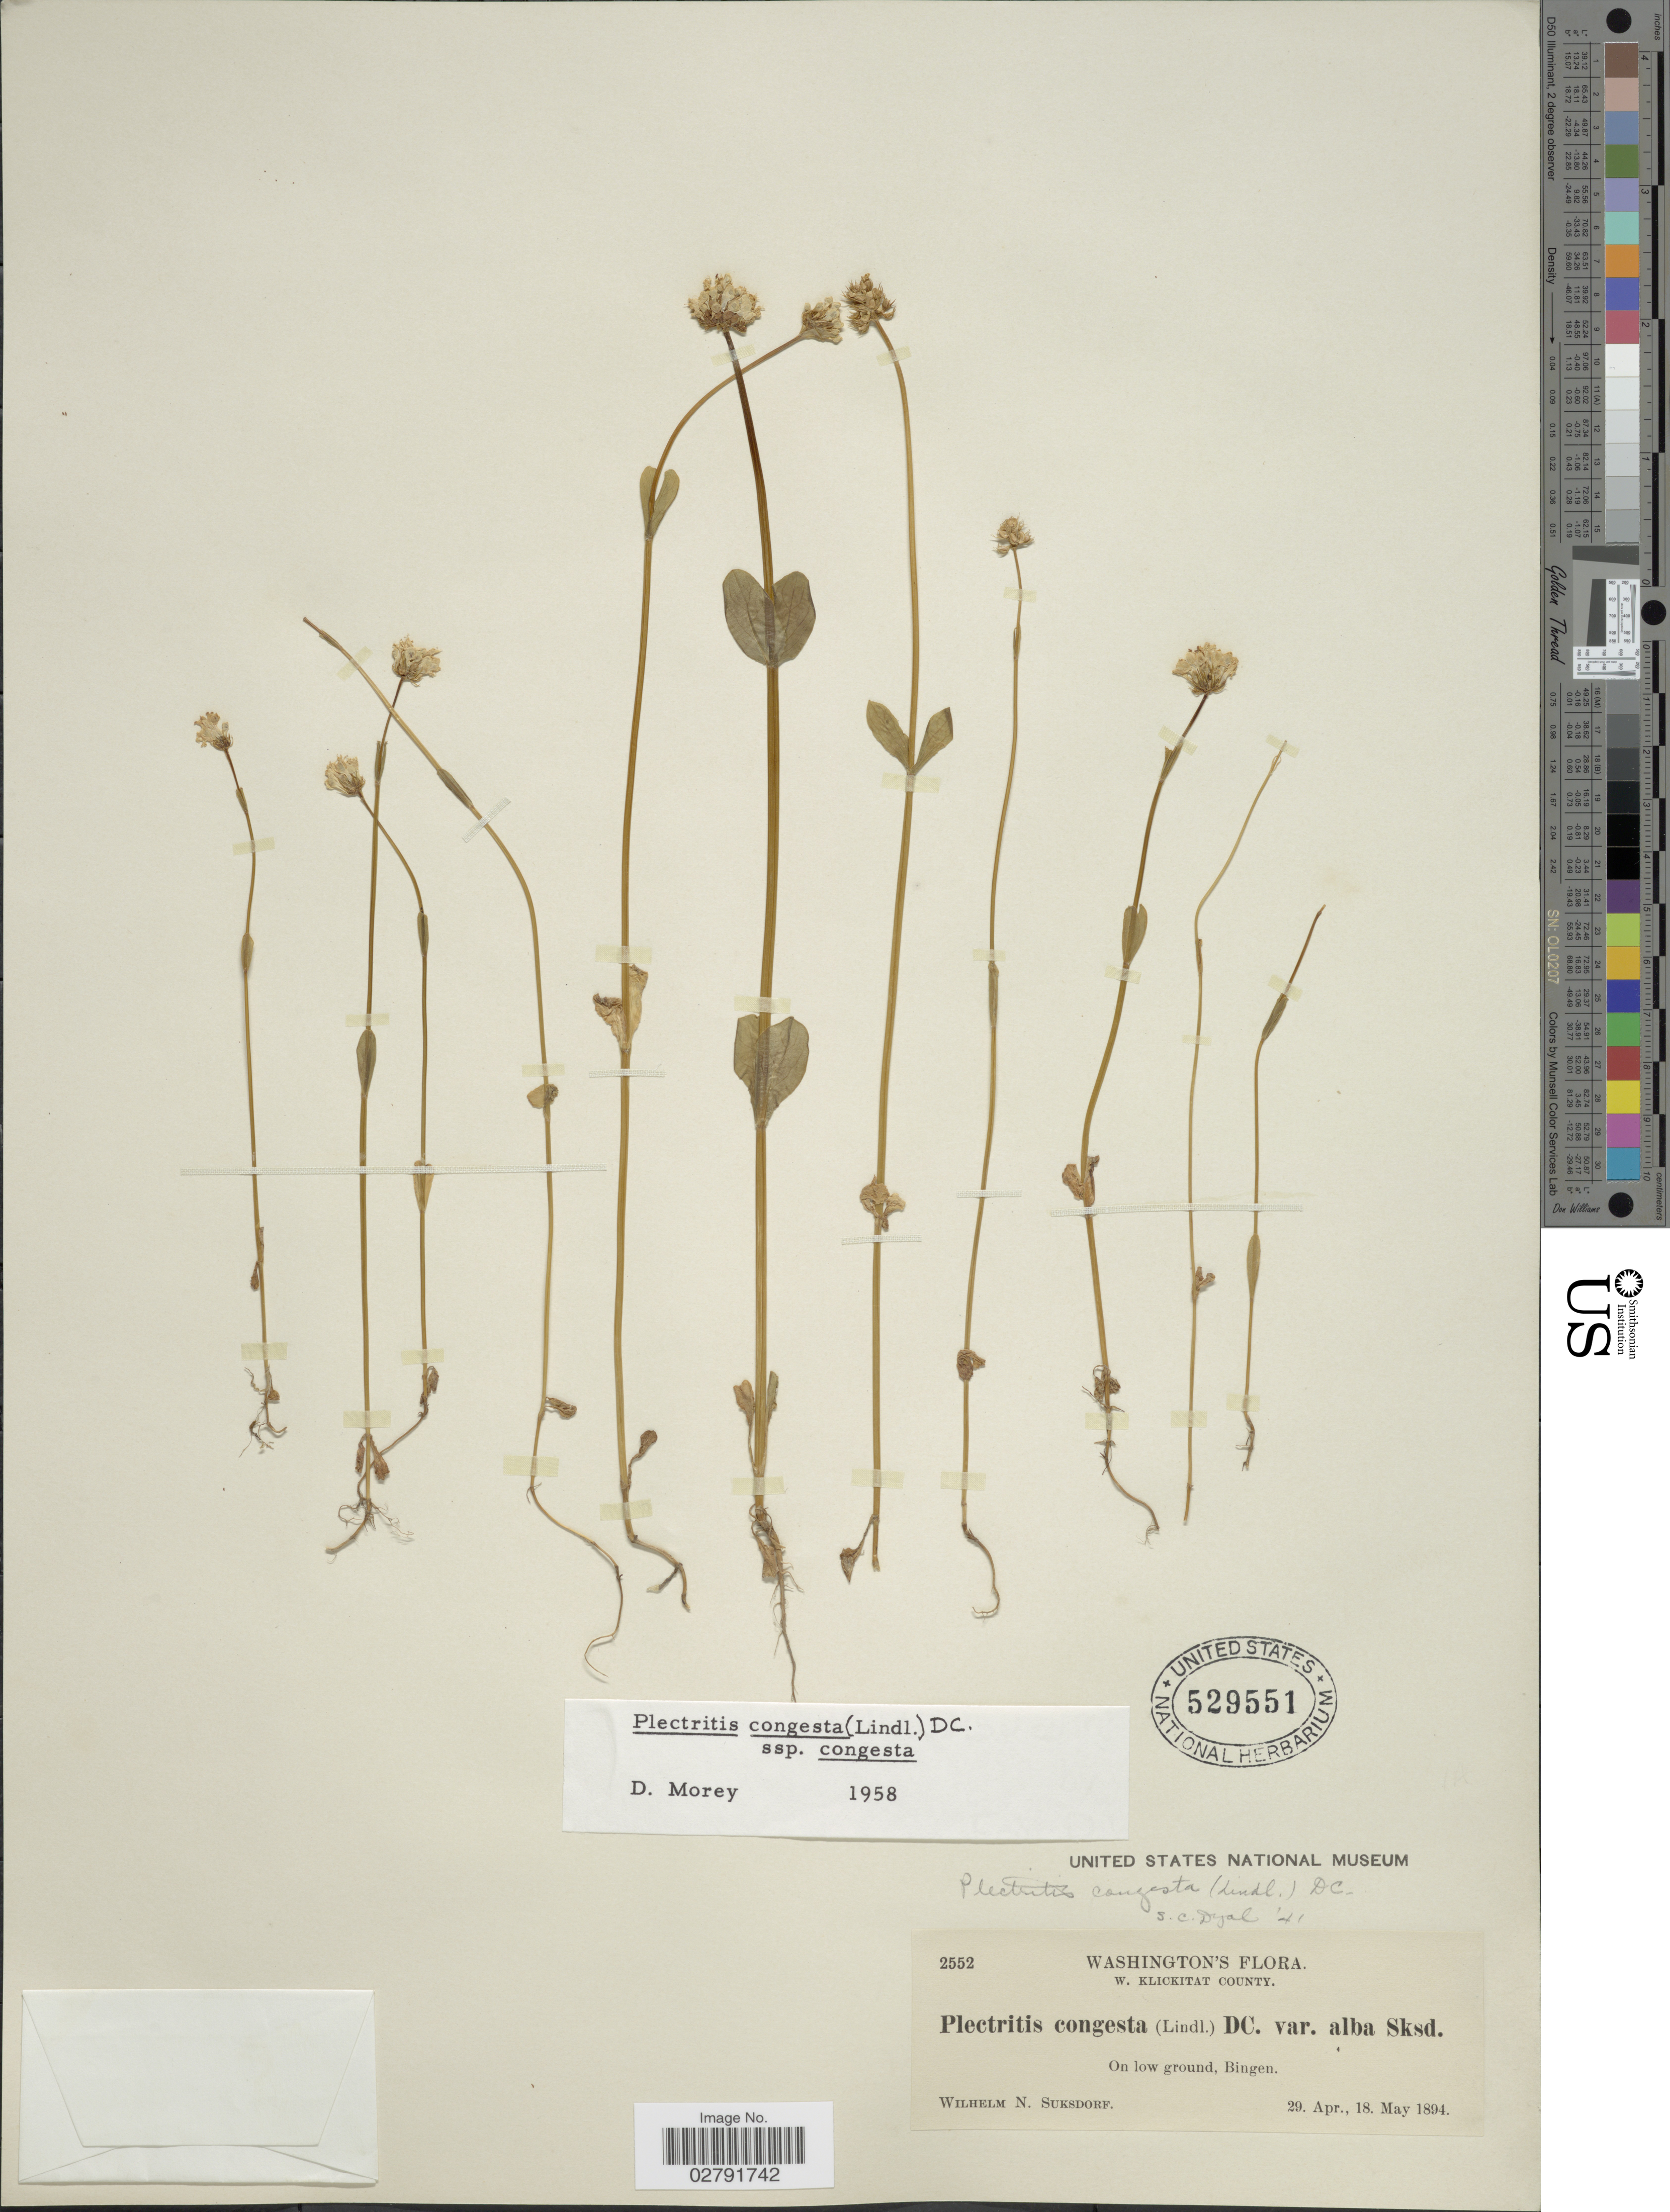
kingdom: Plantae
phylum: Tracheophyta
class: Magnoliopsida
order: Dipsacales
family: Caprifoliaceae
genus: Plectritis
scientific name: Plectritis congesta subsp. congesta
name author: (Lindl.) DC.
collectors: W. N. Suksdorf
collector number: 2552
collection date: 1894-04-29/1894-05-18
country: United States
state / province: Washington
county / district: Klickitat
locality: W. Klickitat County. On low ground, Bingen.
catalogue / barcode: US 529551